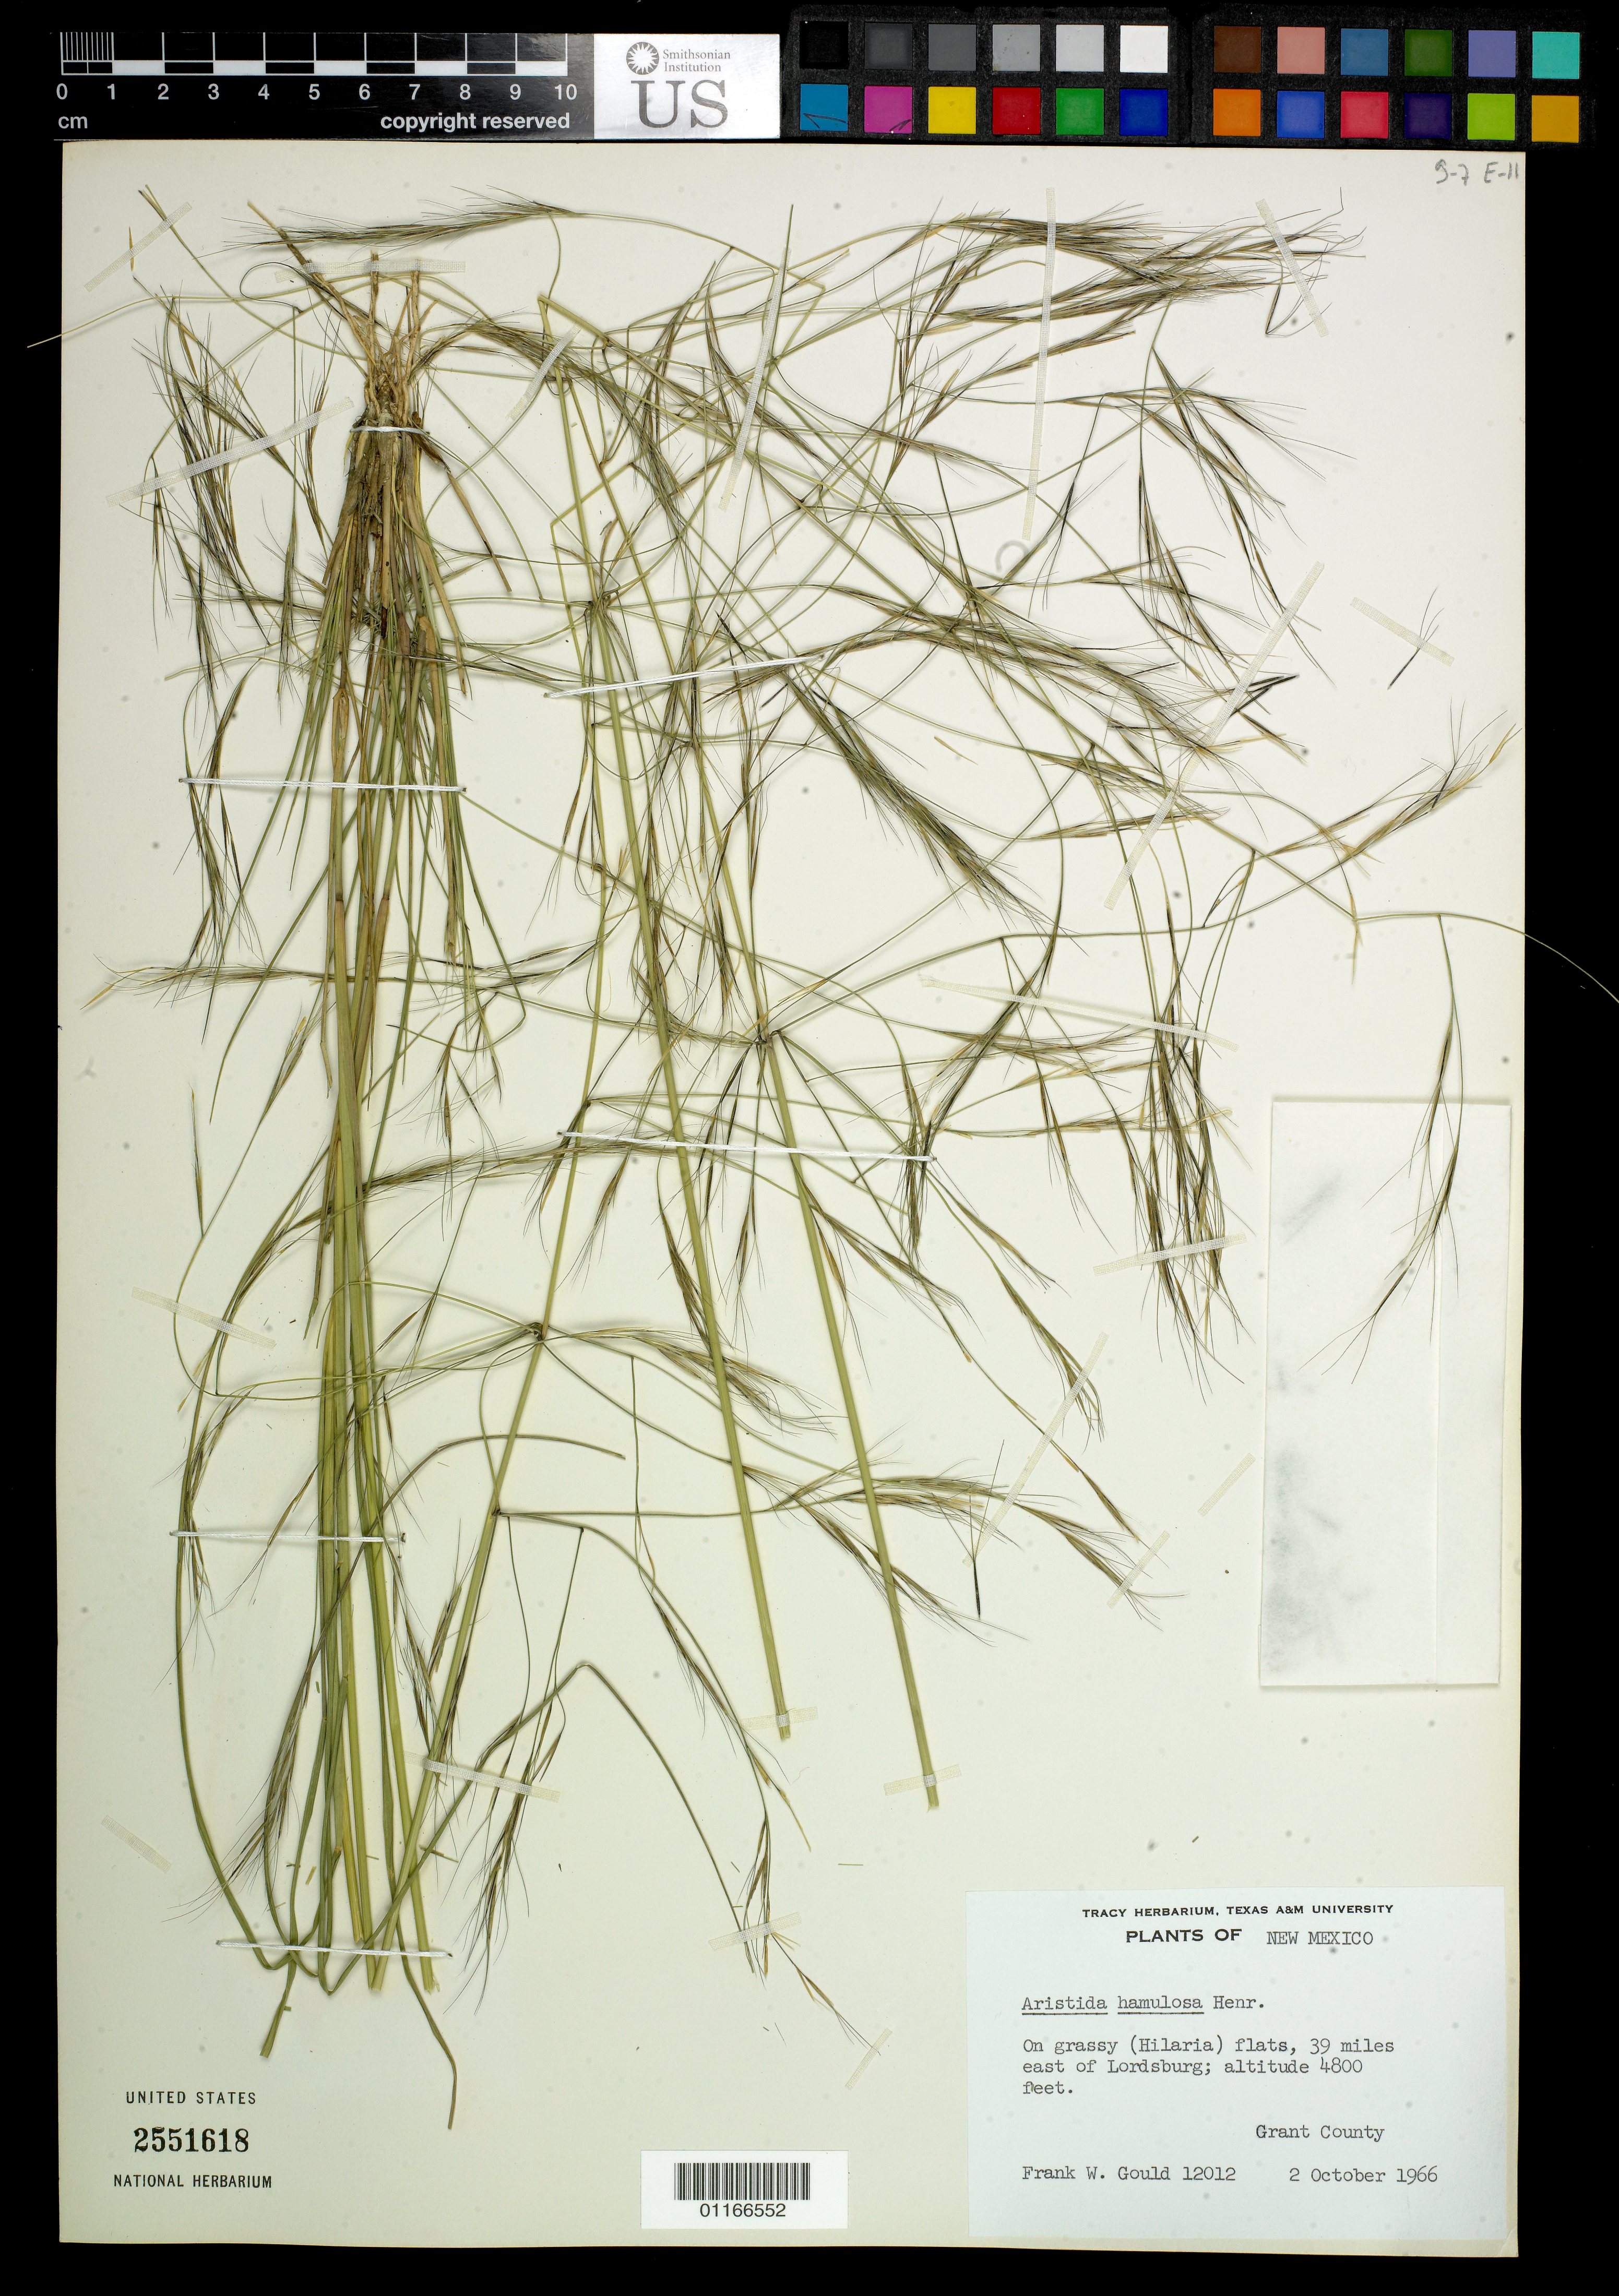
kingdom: Plantae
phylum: Tracheophyta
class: Liliopsida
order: Poales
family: Poaceae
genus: Aristida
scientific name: Aristida hamulosa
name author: Henr.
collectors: F. W. Gould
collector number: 12012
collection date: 1966-10-02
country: United States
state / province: New Mexico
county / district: Grant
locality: On grassy (Hilaria) flats, 39 miles east of Lordsburg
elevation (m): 1463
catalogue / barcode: US 2551618